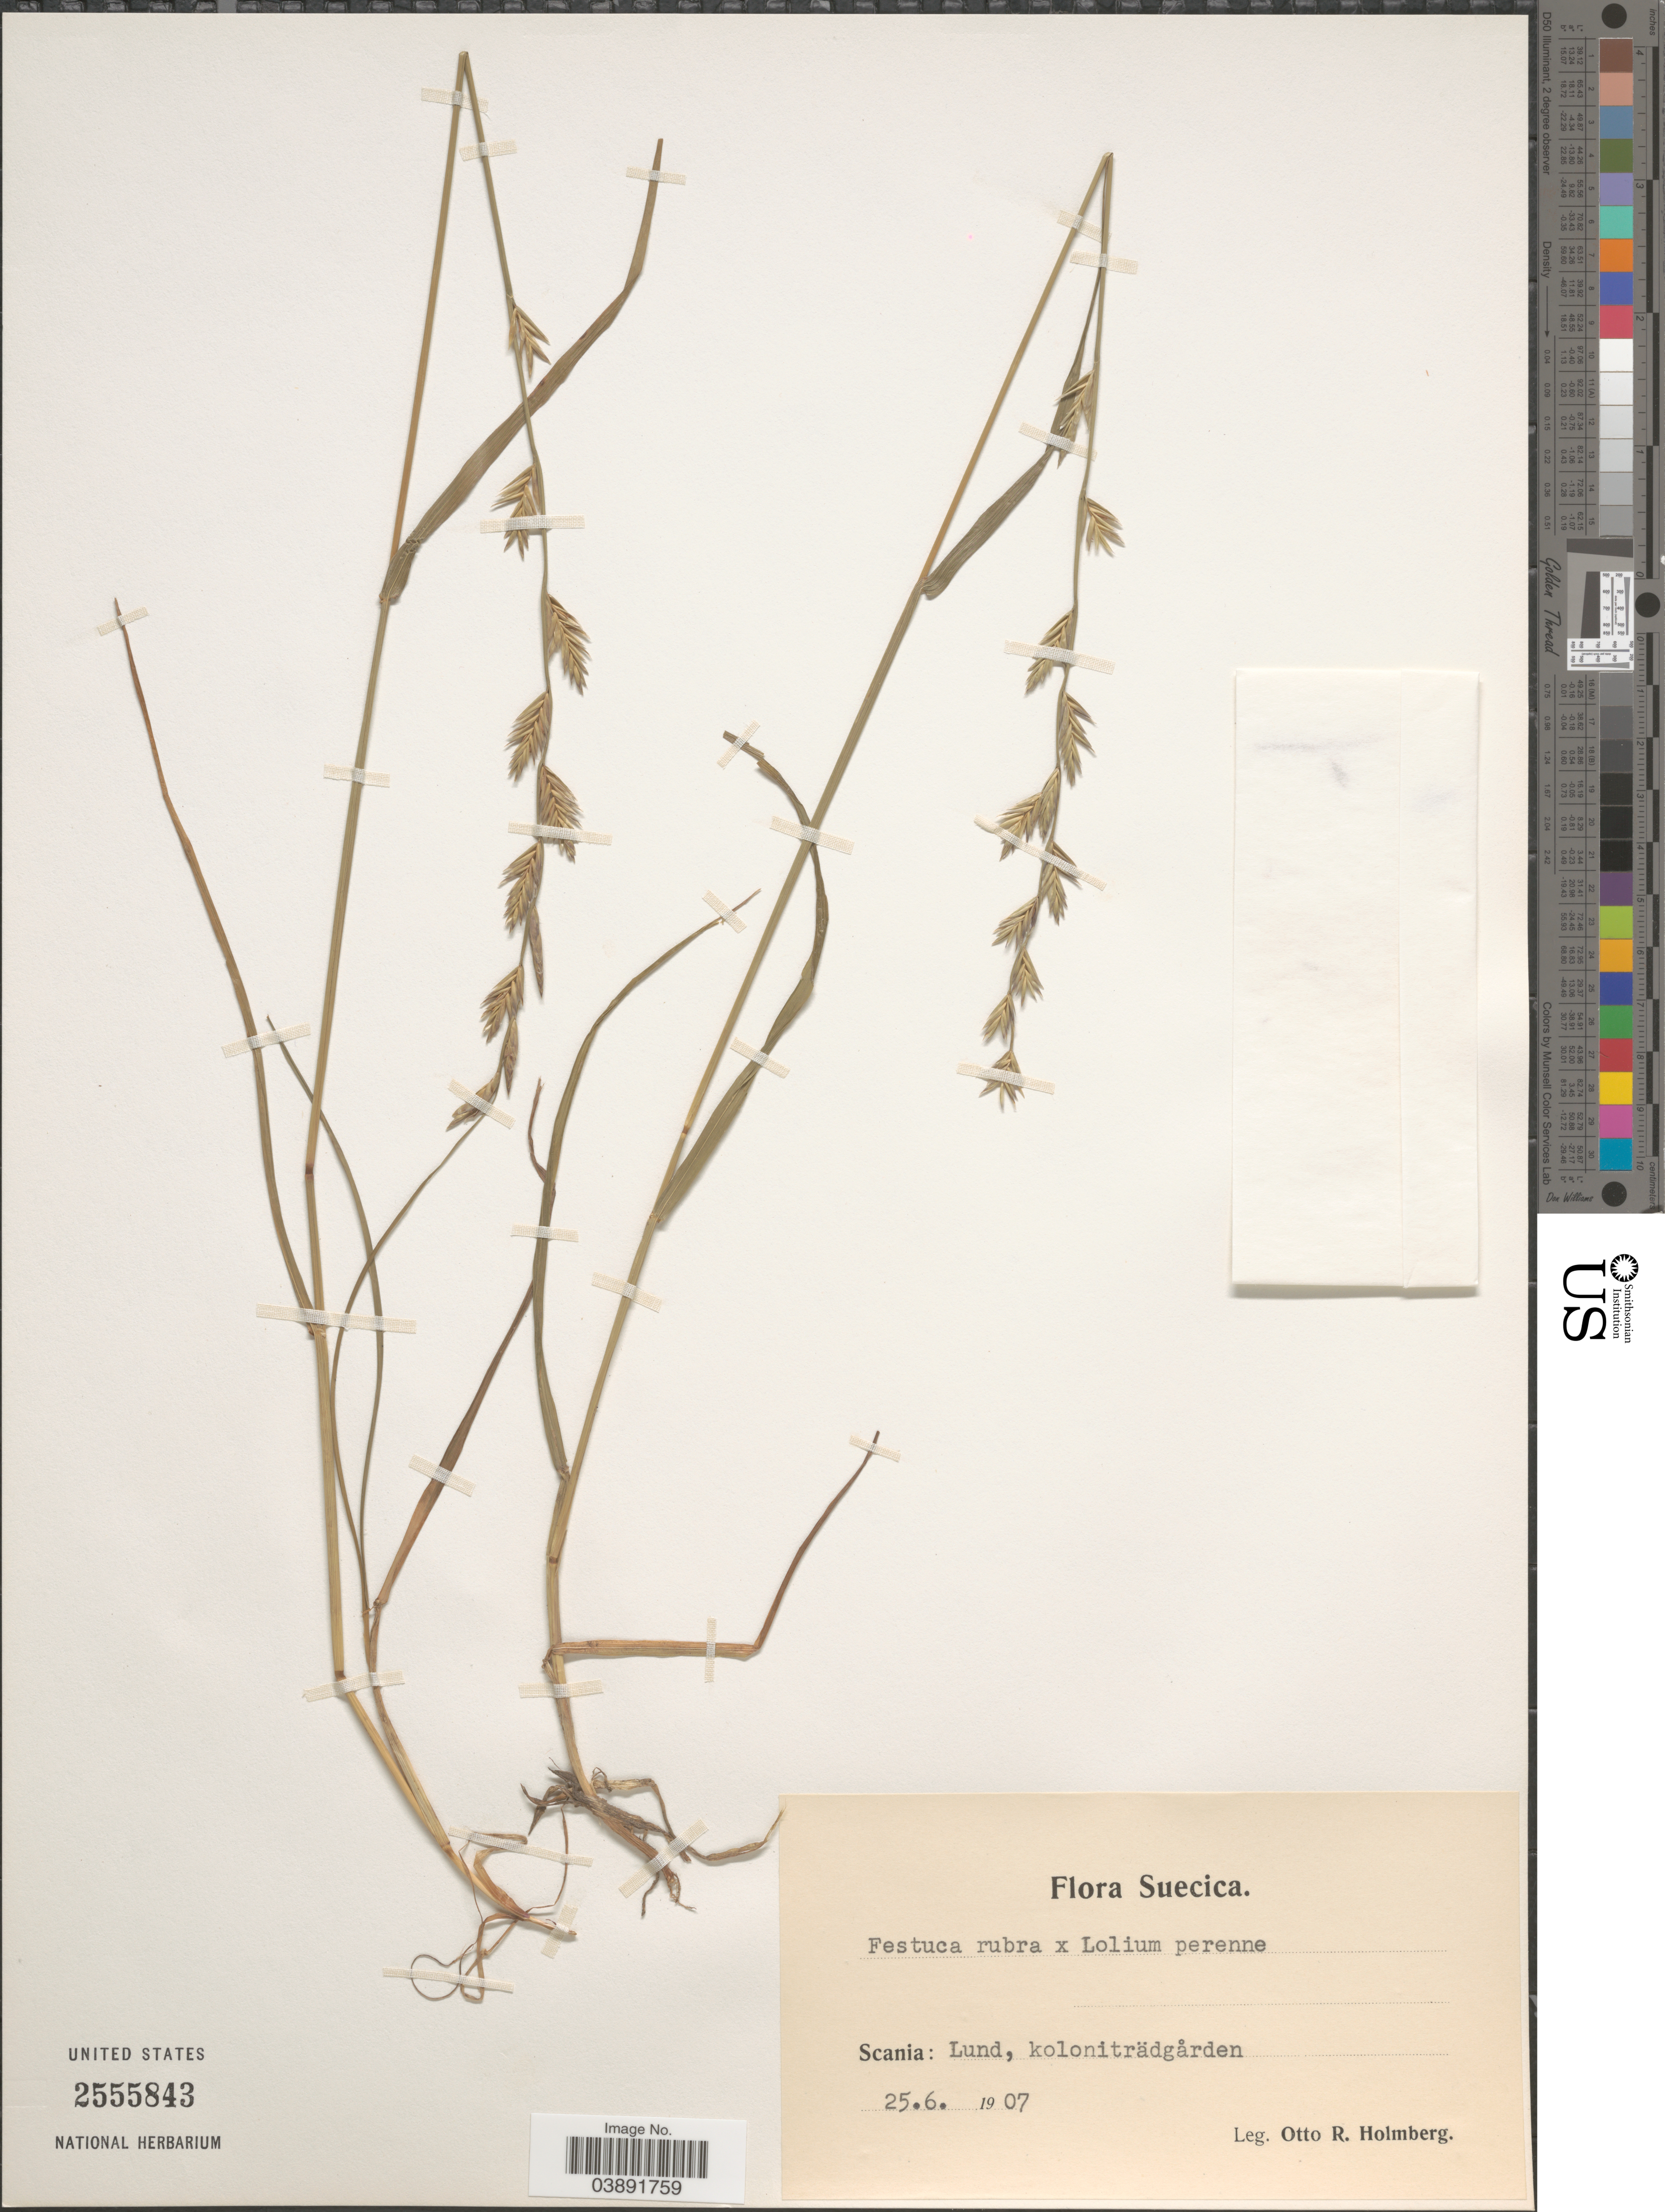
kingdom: Plantae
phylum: Tracheophyta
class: Liliopsida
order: Poales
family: Poaceae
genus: Festuca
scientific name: Festuca sp.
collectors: O. Holmberg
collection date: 1907-06-25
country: Sweden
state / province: Skåne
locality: Suecia. Scania: Lund, koloniträdgården.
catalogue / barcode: US 2555843